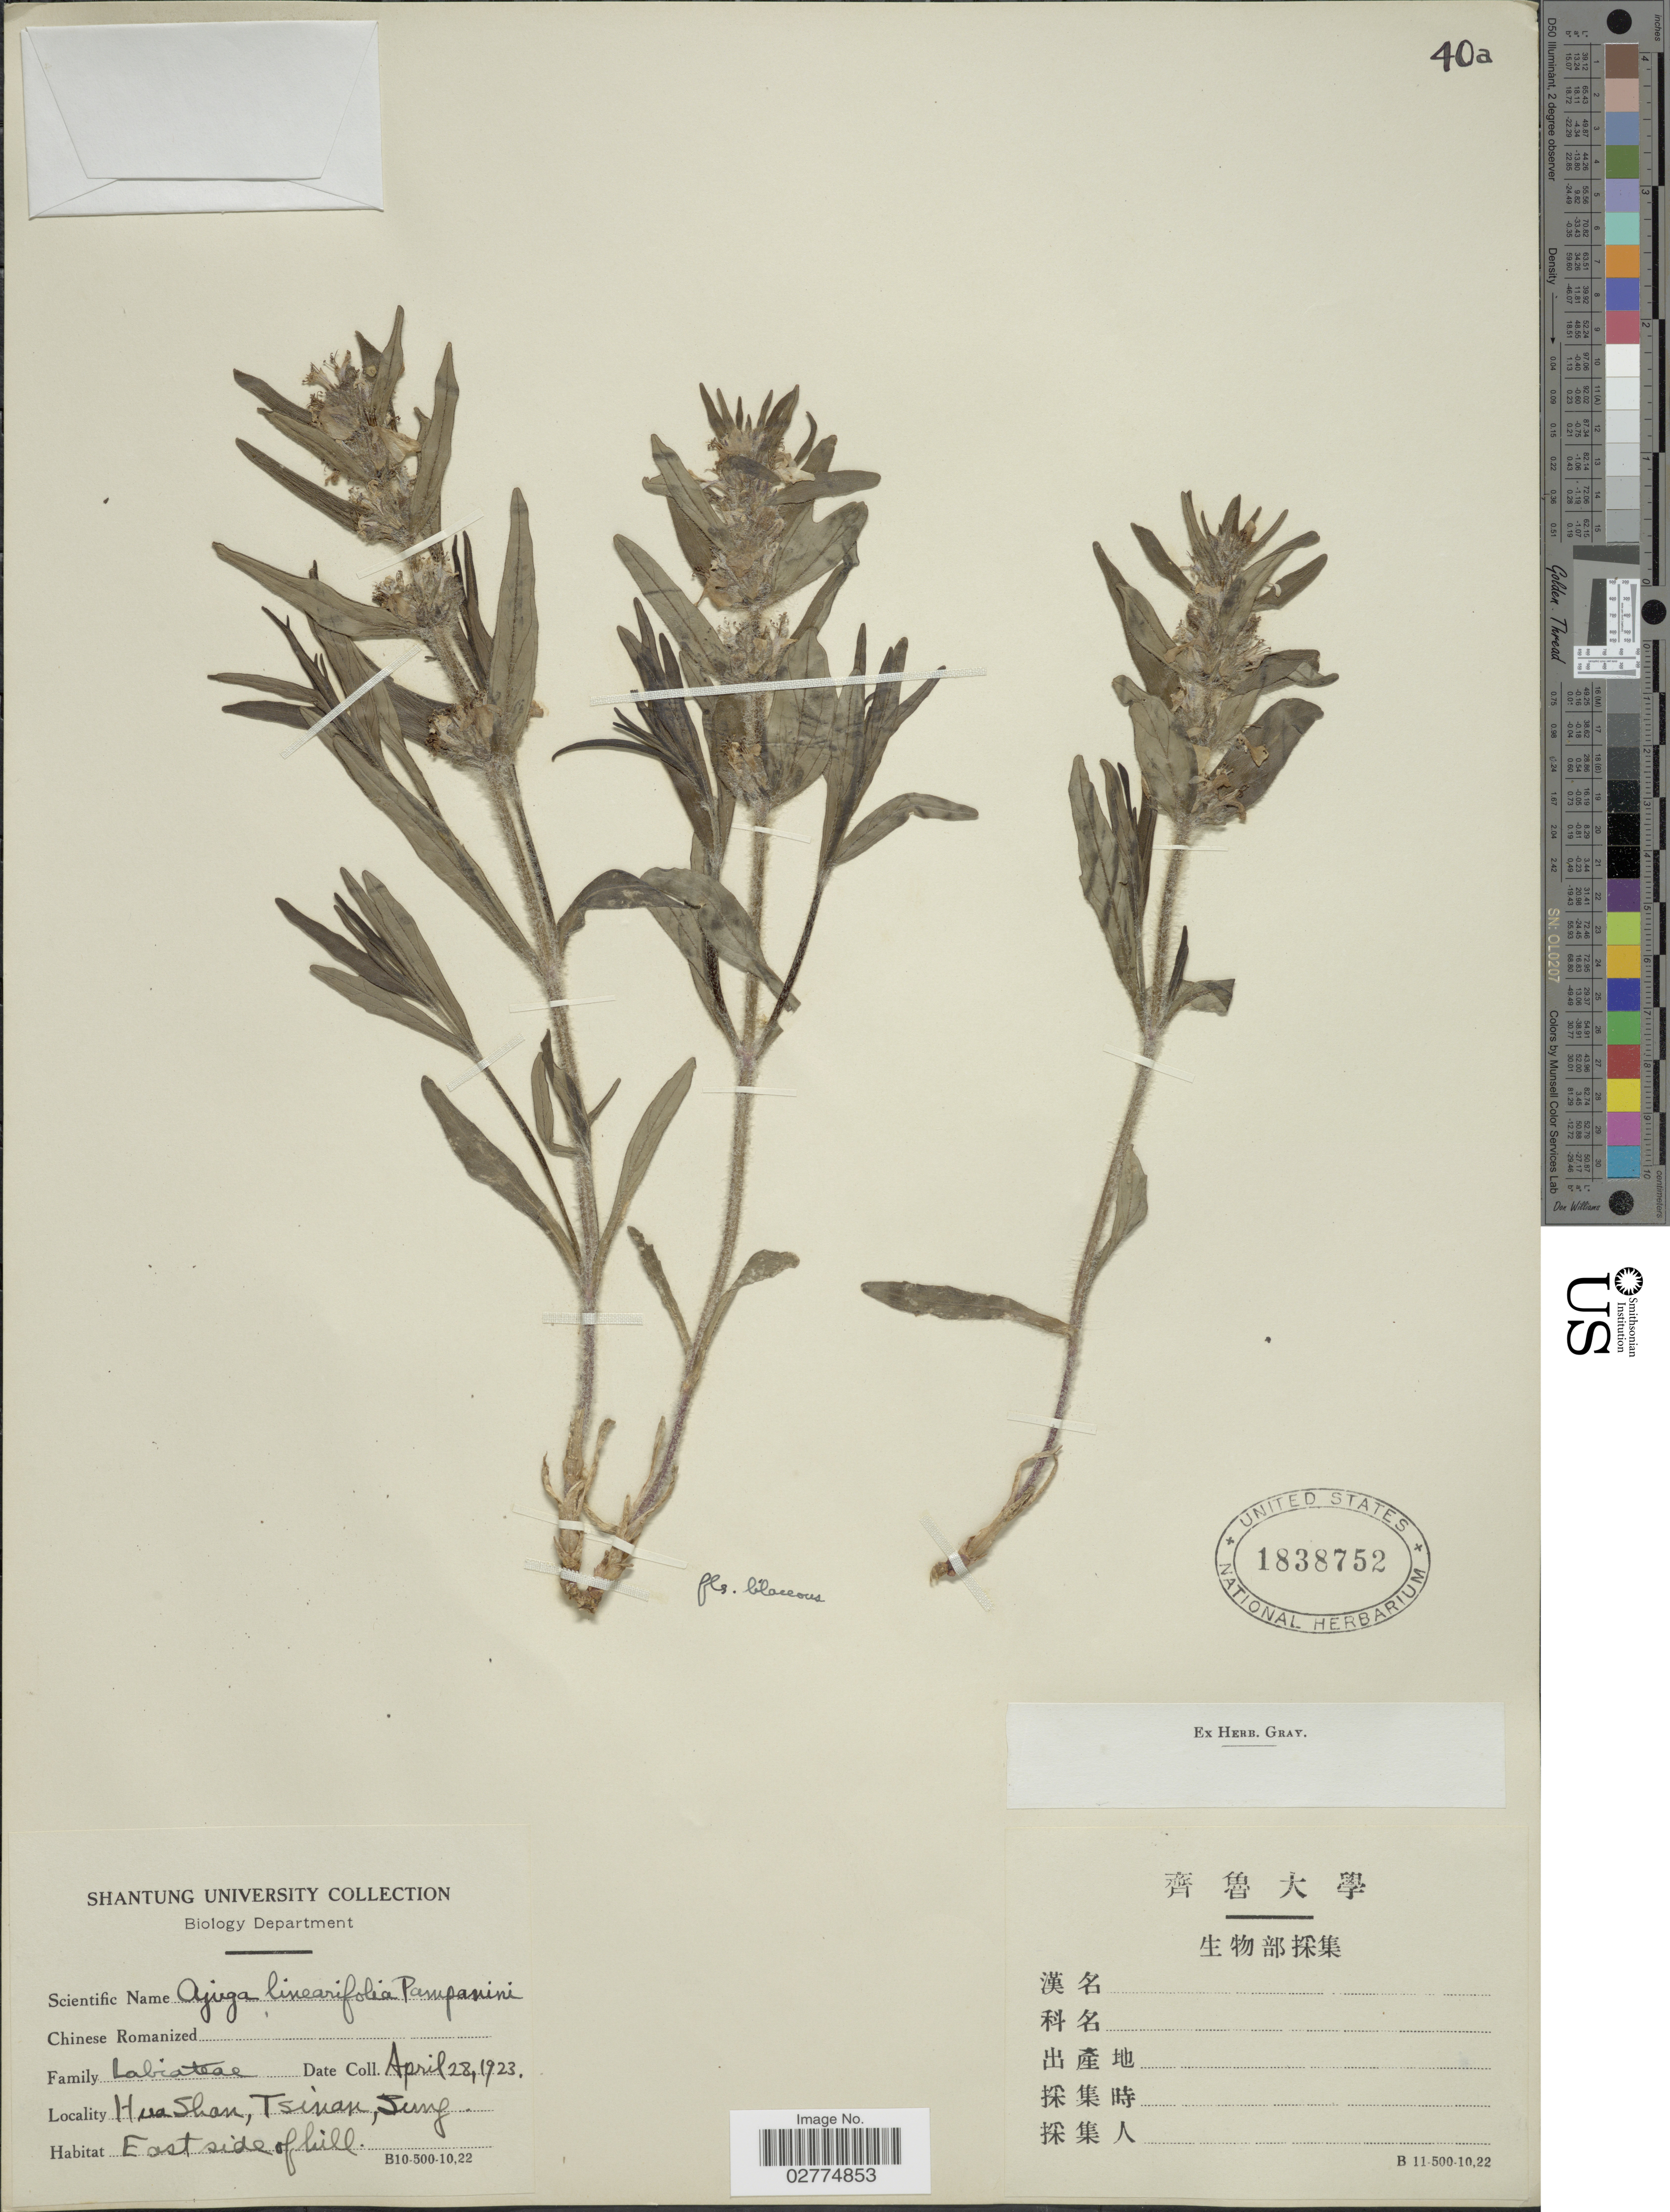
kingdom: Plantae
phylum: Tracheophyta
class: Magnoliopsida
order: Lamiales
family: Lamiaceae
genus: Ajuga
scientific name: Ajuga linearifolia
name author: Pamp.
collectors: Shantung University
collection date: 1923-04-28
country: China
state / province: Shaanxi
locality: Hua Shan, Tsinan, Sung, East side of hill.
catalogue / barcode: US 1838752